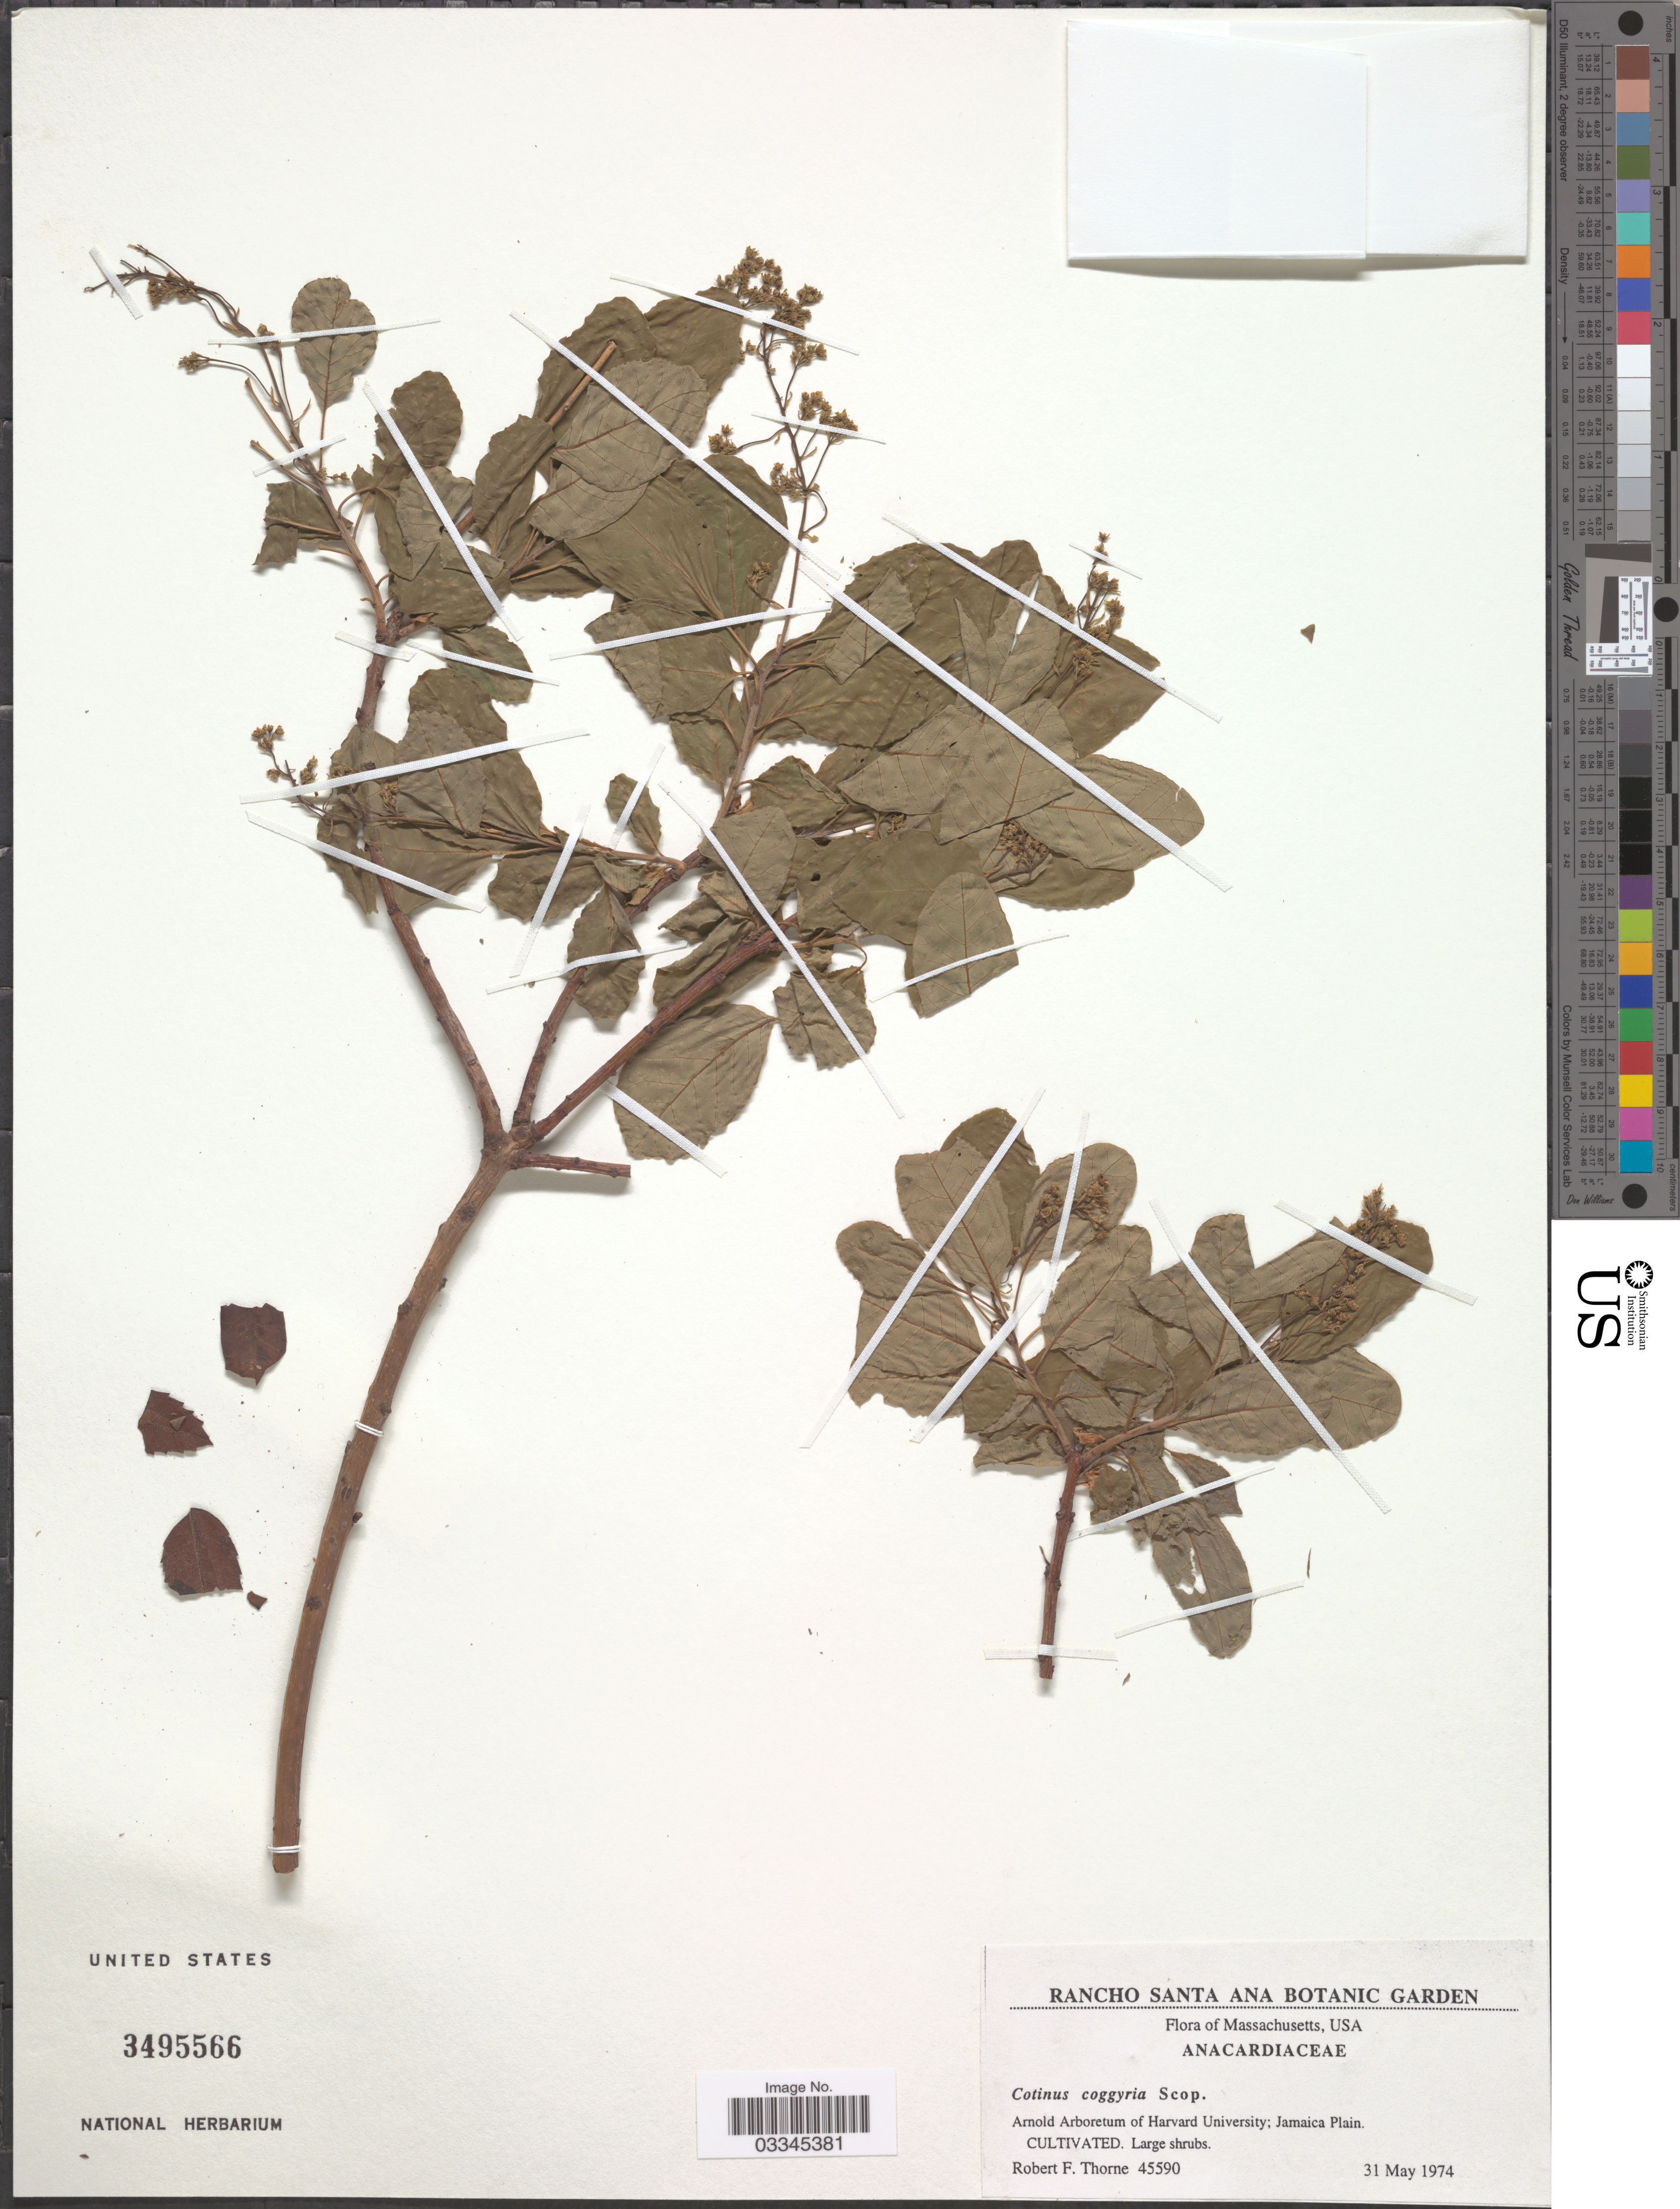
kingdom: Plantae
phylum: Tracheophyta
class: Magnoliopsida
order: Sapindales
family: Anacardiaceae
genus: Cotinus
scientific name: Cotinus coggygria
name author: Scop.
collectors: R. F. Thorne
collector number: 45590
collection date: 1974-05-31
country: United States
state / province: Massachusetts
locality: Arnold Arboretum of Harvard University; Jamaica Plain.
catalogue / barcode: US 3495566